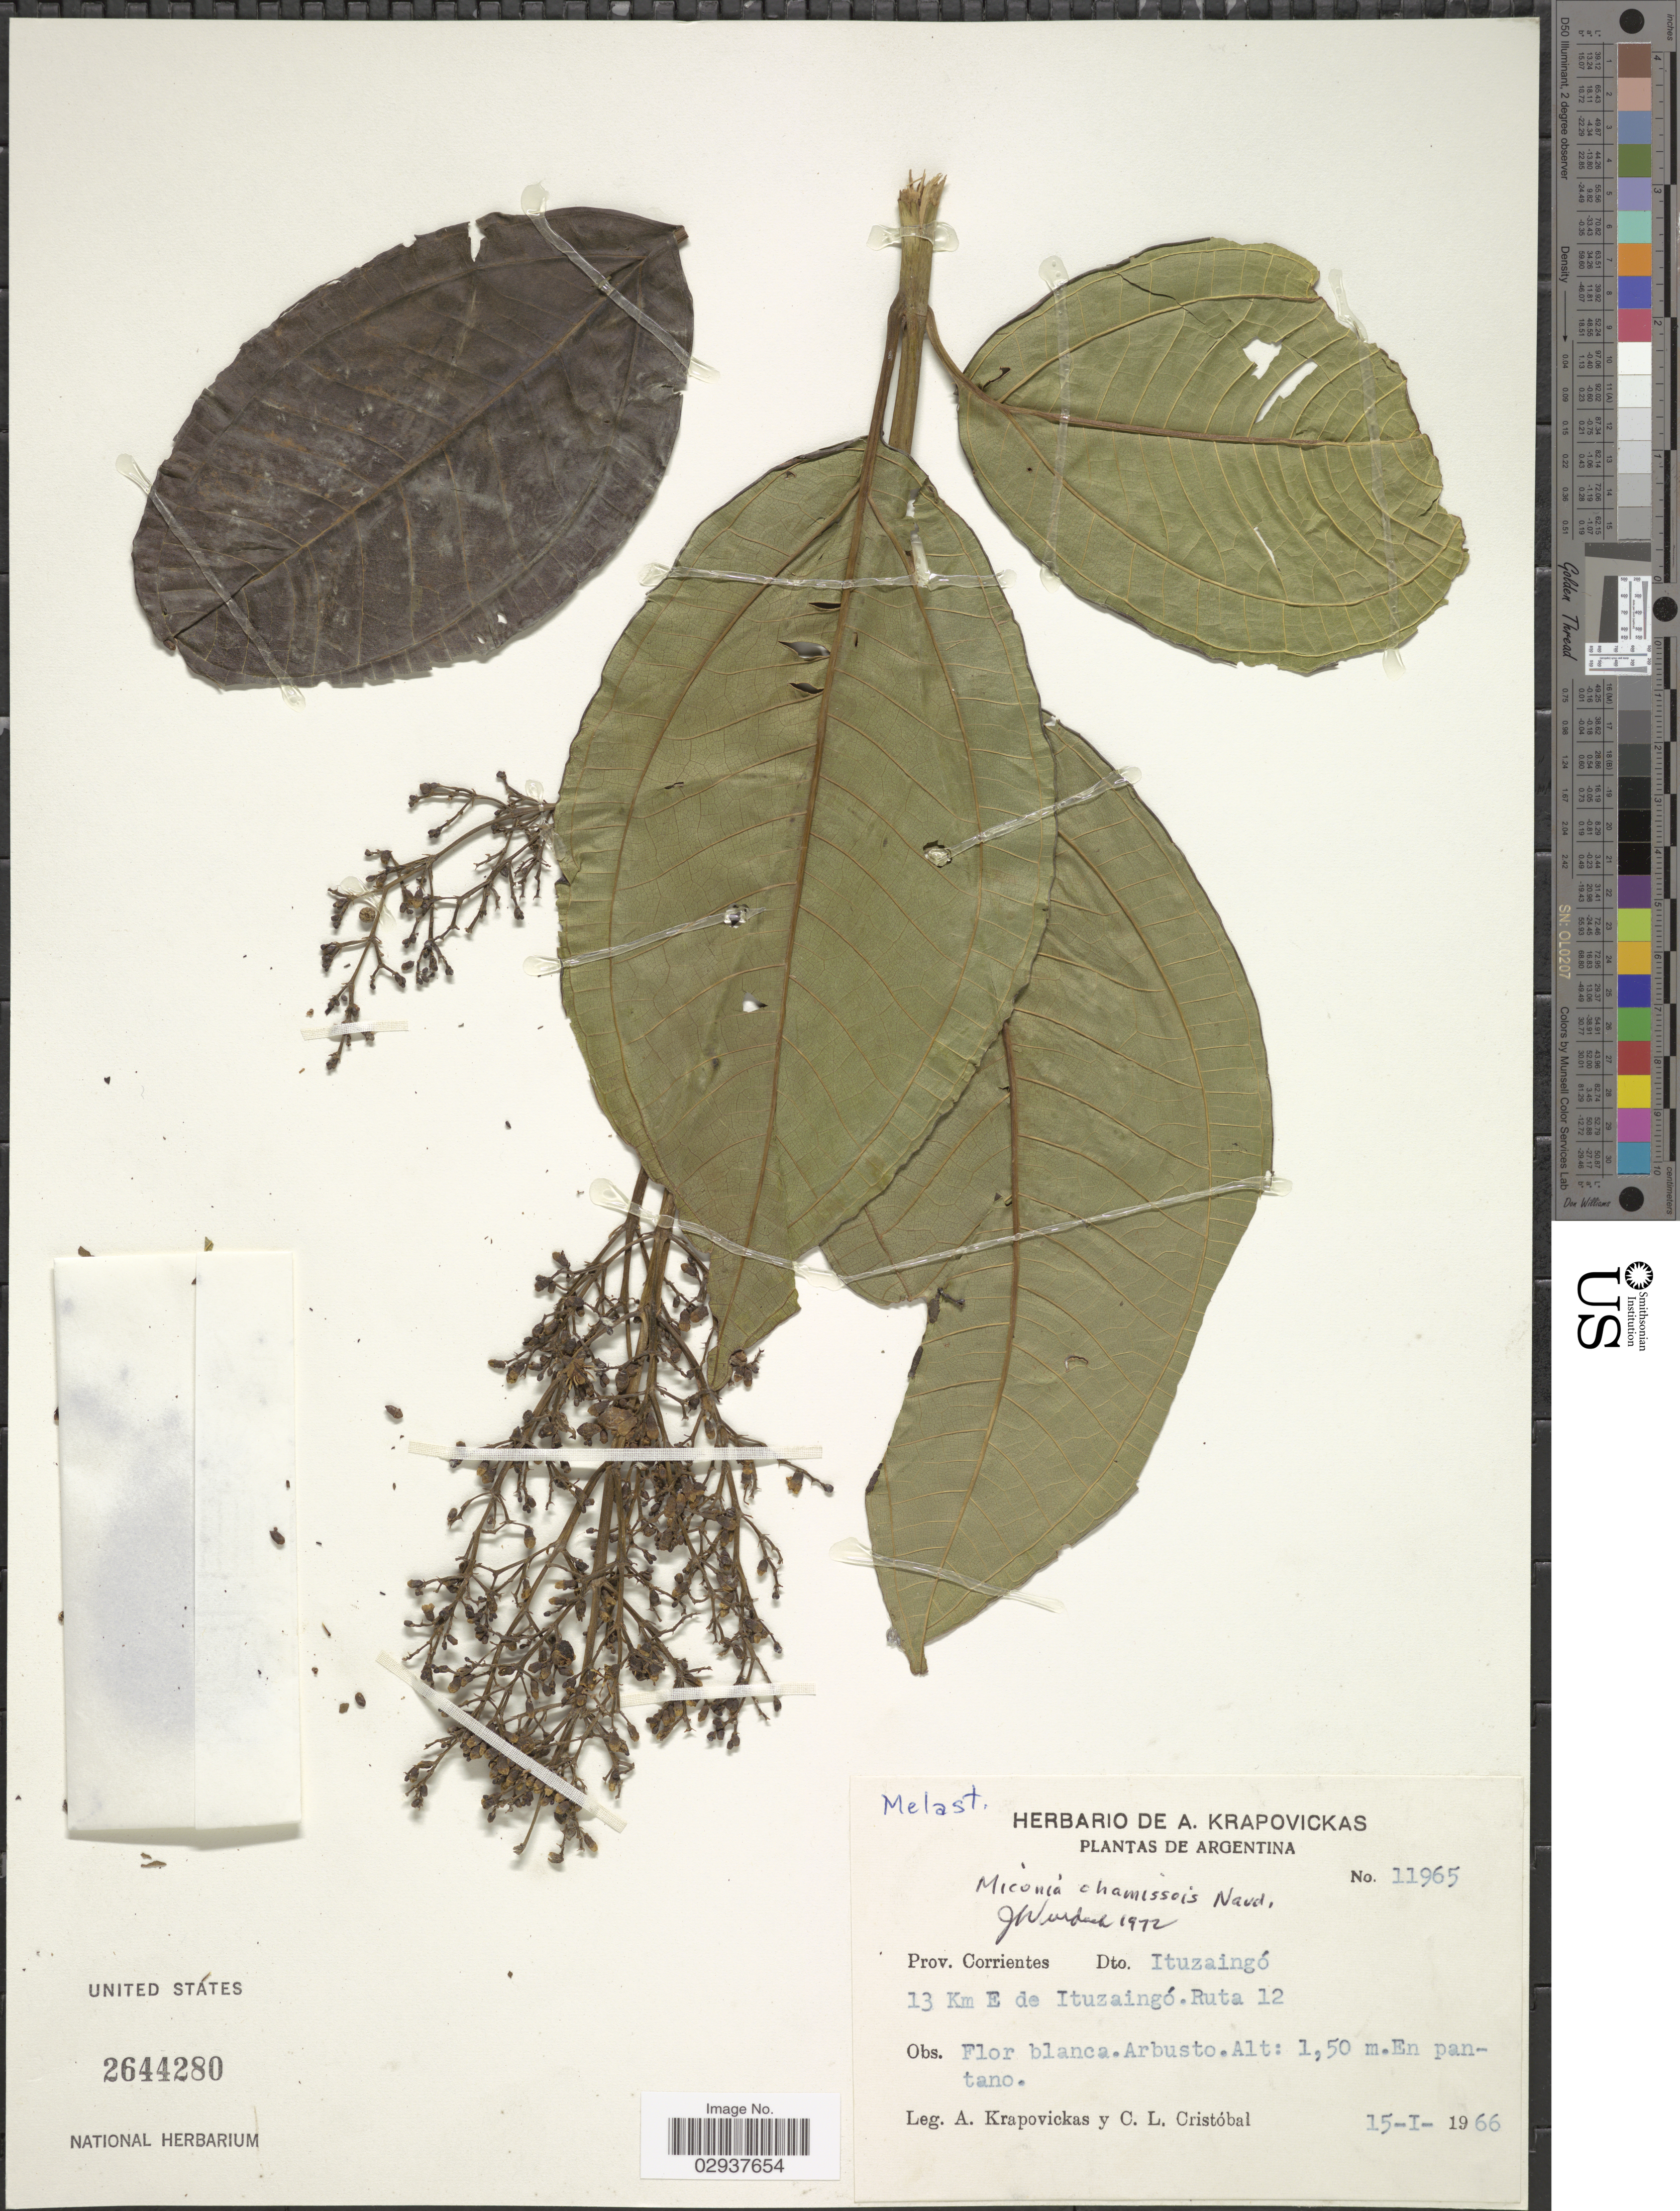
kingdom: Plantae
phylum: Tracheophyta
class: Magnoliopsida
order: Myrtales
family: Melastomataceae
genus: Miconia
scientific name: Miconia chamissois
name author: Naudin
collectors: A. Krapovickas & C. L. Cristóbal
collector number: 11965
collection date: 1966-01-15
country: Argentina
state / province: Corrientes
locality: Dto. Ituzaingó. 13 Km E de Ituzaingó. Ruta 12.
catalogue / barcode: US 2644280